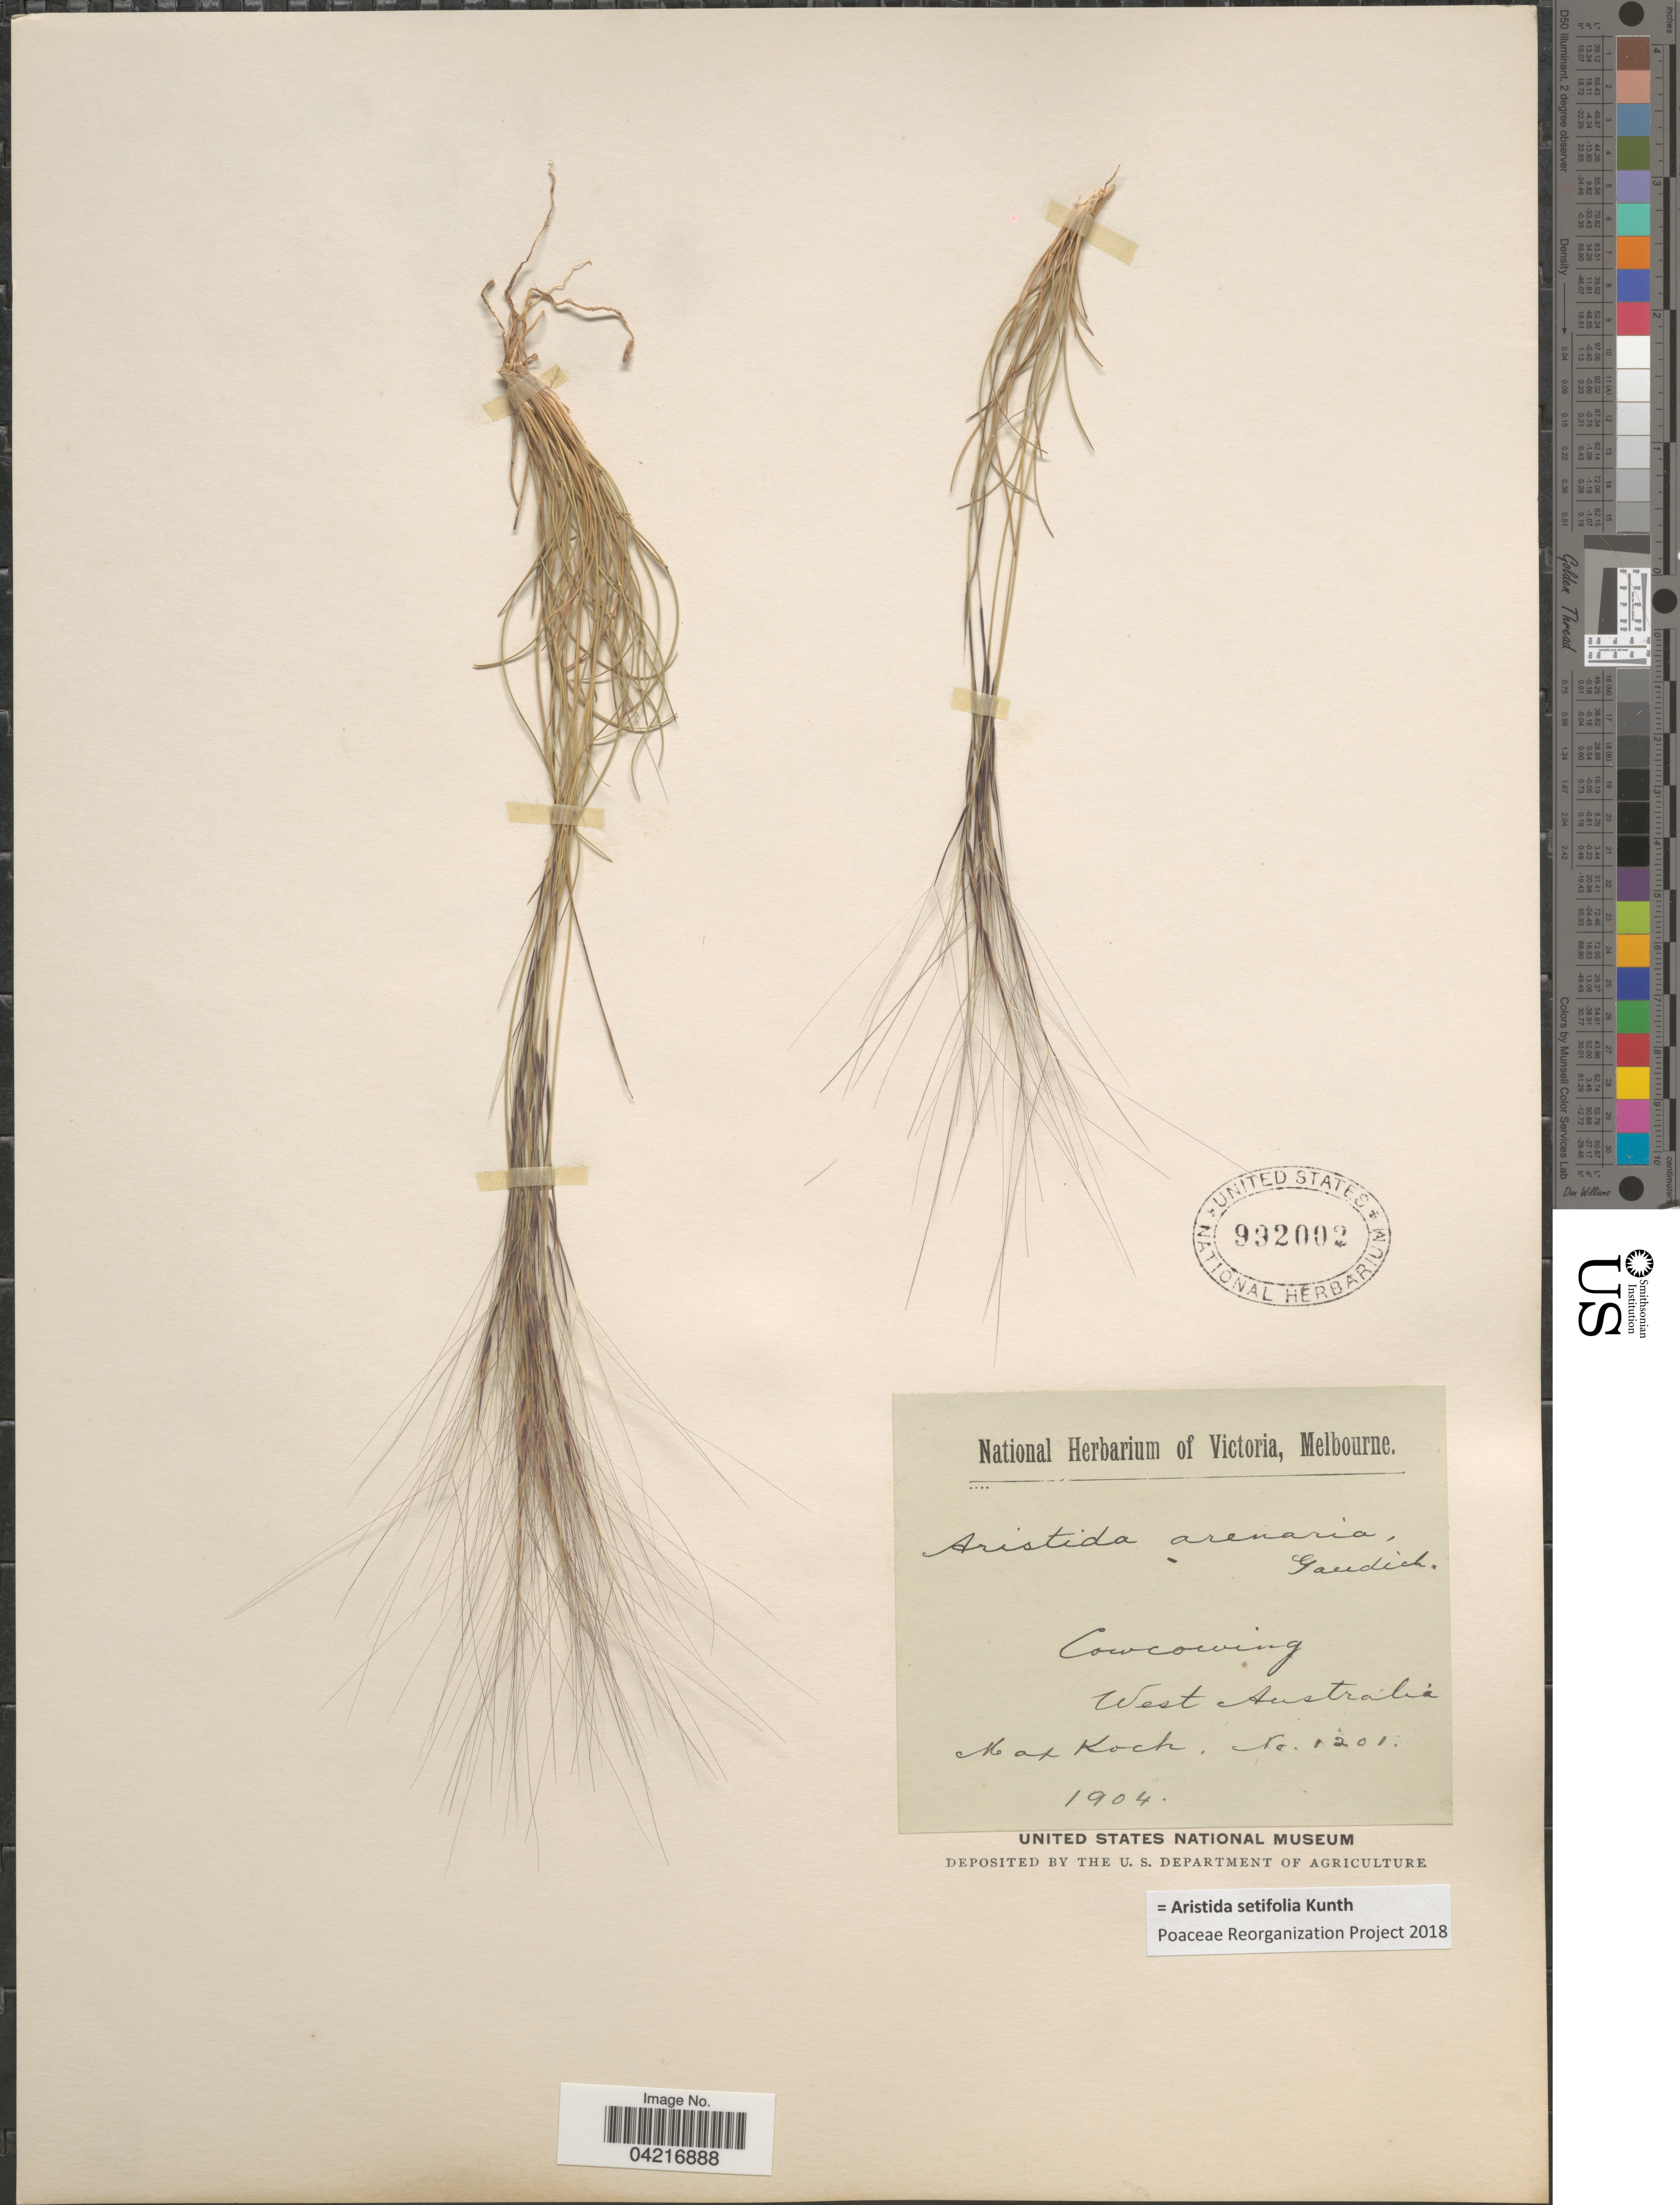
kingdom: Plantae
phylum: Tracheophyta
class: Liliopsida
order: Poales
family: Poaceae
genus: Aristida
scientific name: Aristida setifolia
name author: Kunth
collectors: M. Koch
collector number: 1201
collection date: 1904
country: Australia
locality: Cowcowing. West Australia.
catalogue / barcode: US 992002